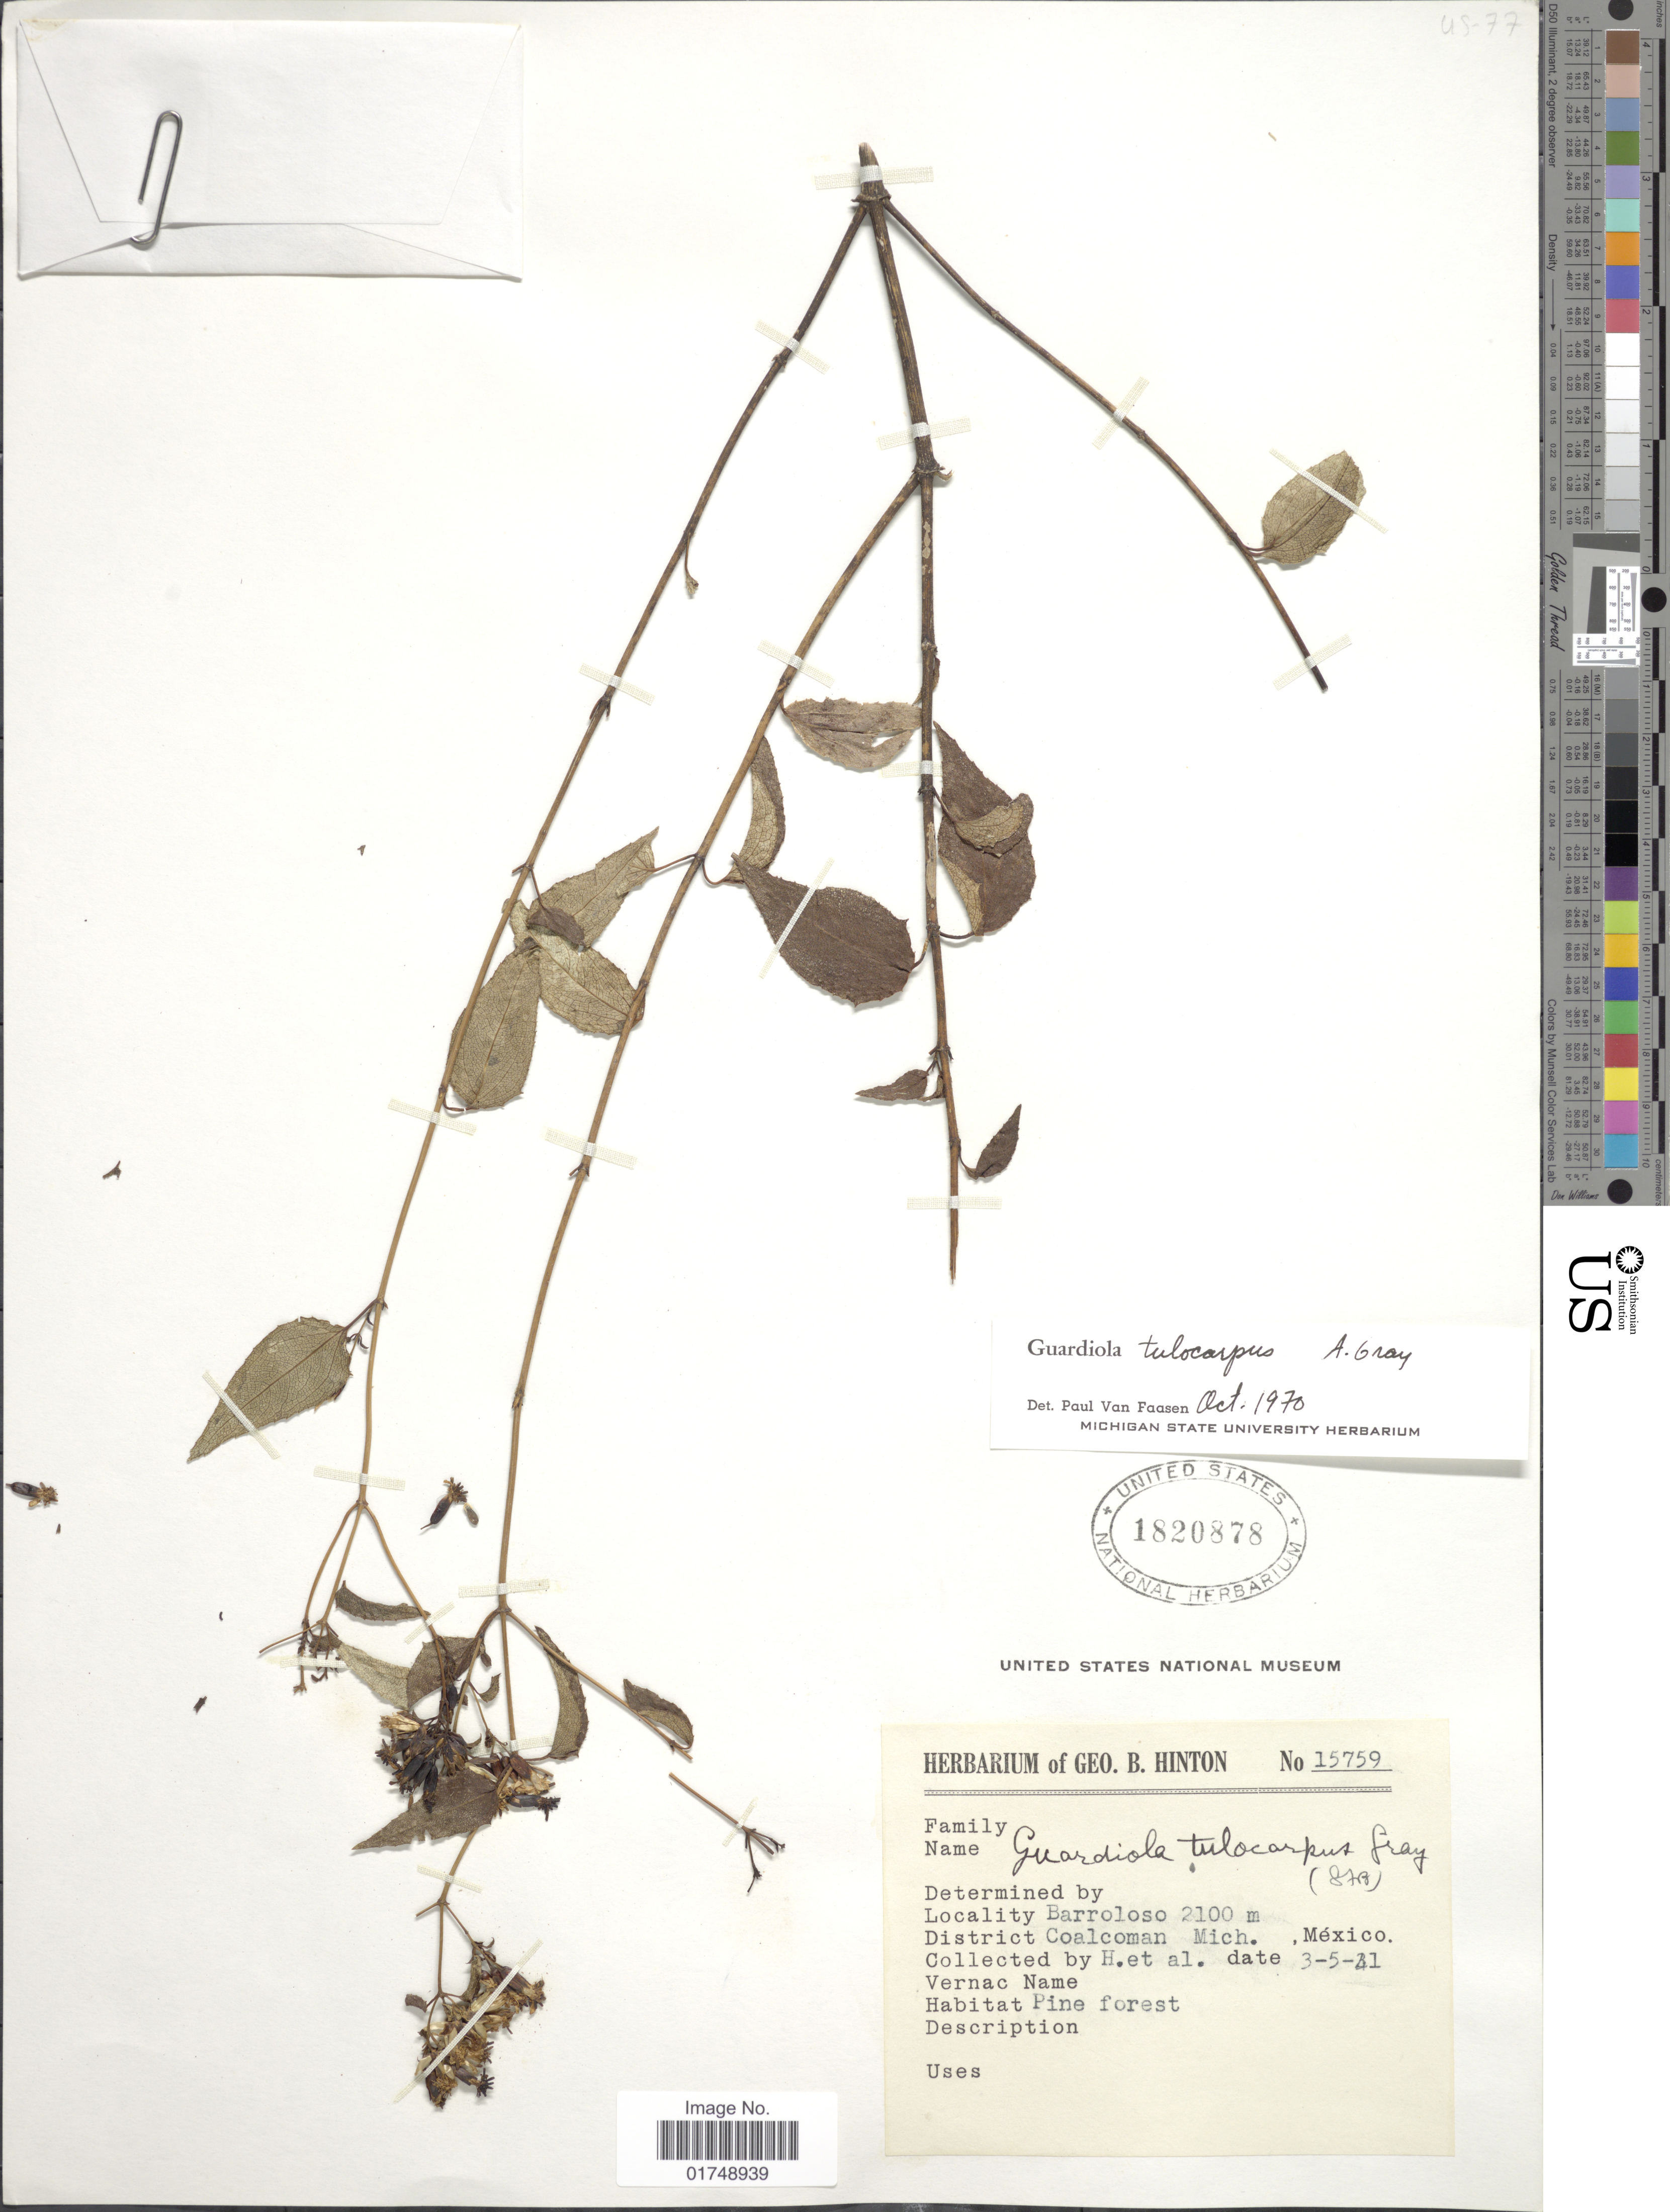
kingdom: Plantae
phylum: Tracheophyta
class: Magnoliopsida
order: Asterales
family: Asteraceae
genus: Guardiola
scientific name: Guardiola tulocarpus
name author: A. Gray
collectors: G. B. Hinton & et al.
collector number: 15759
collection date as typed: Transcribed d/m/y: 5/3/41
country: Mexico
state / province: Michoacán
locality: Barroloso. District Coalcoman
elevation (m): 2100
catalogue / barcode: US 1820878